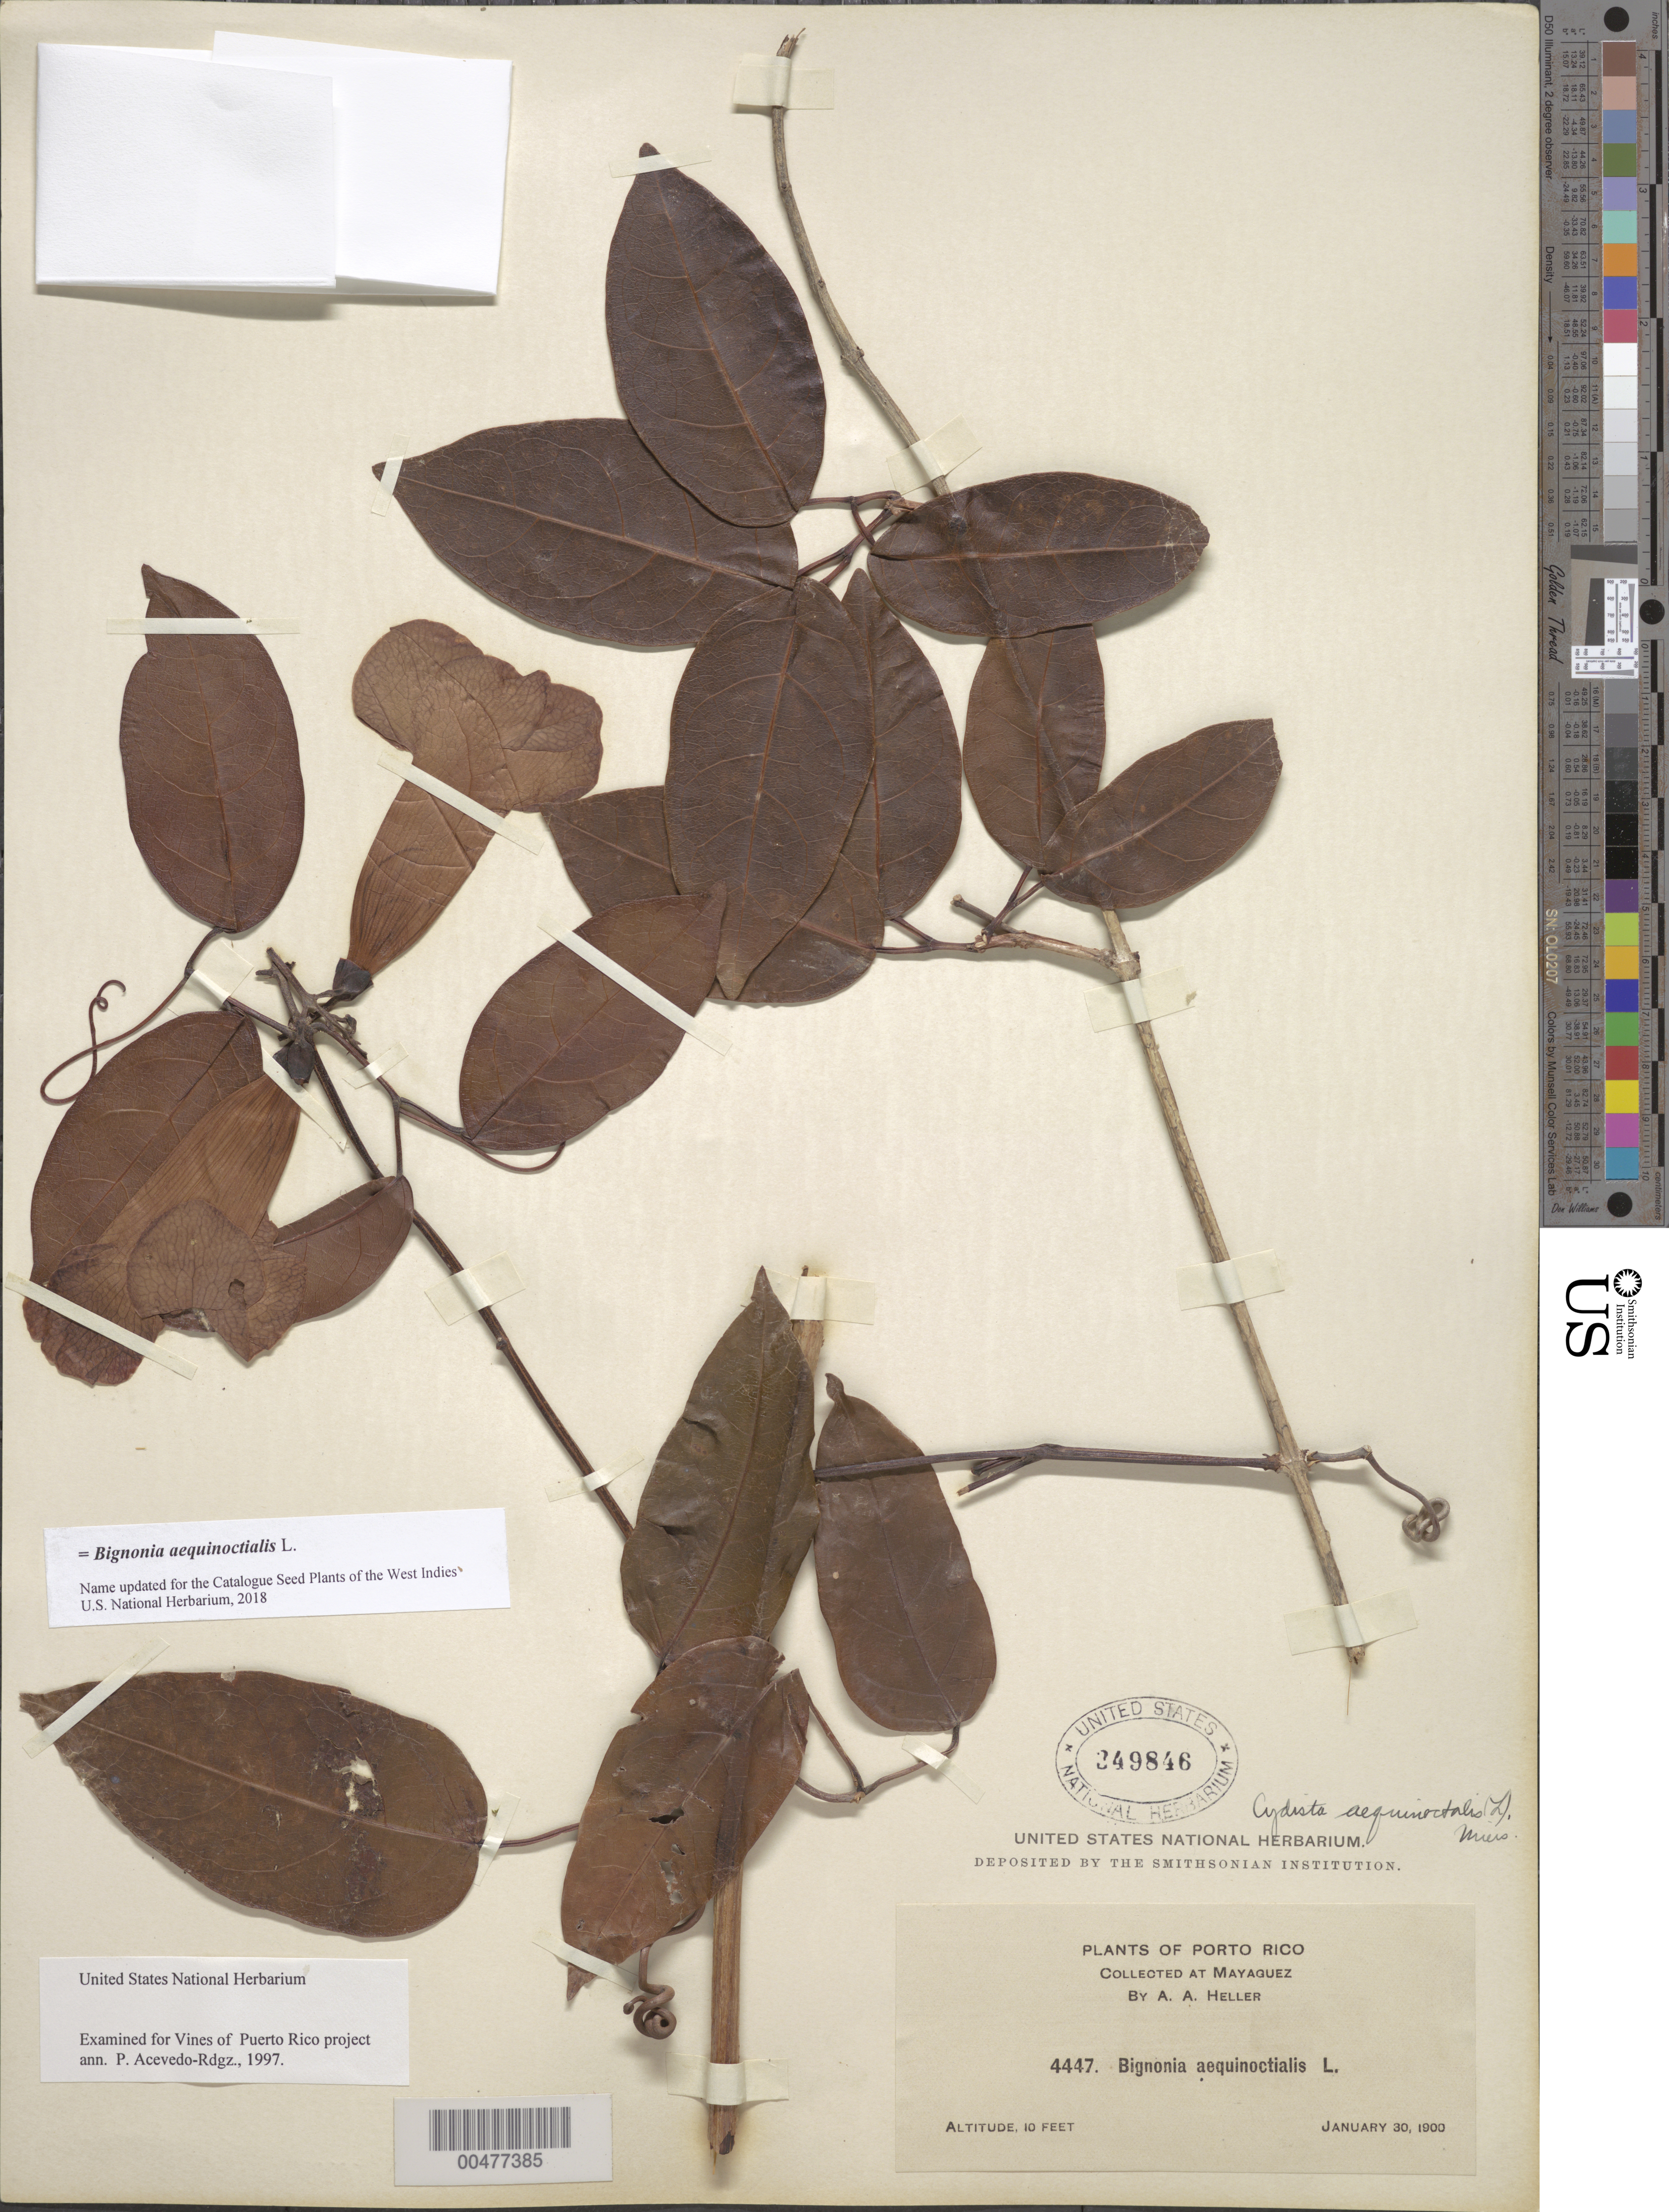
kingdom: Plantae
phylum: Tracheophyta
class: Magnoliopsida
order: Lamiales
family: Bignoniaceae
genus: Bignonia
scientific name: Bignonia aequinoctialis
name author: L.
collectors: A. A. Heller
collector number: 4447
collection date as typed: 30 Jan 1900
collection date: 1900-01-30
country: Puerto Rico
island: Greater Antilles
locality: without locality? altitude 10 feet.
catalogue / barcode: US 349846